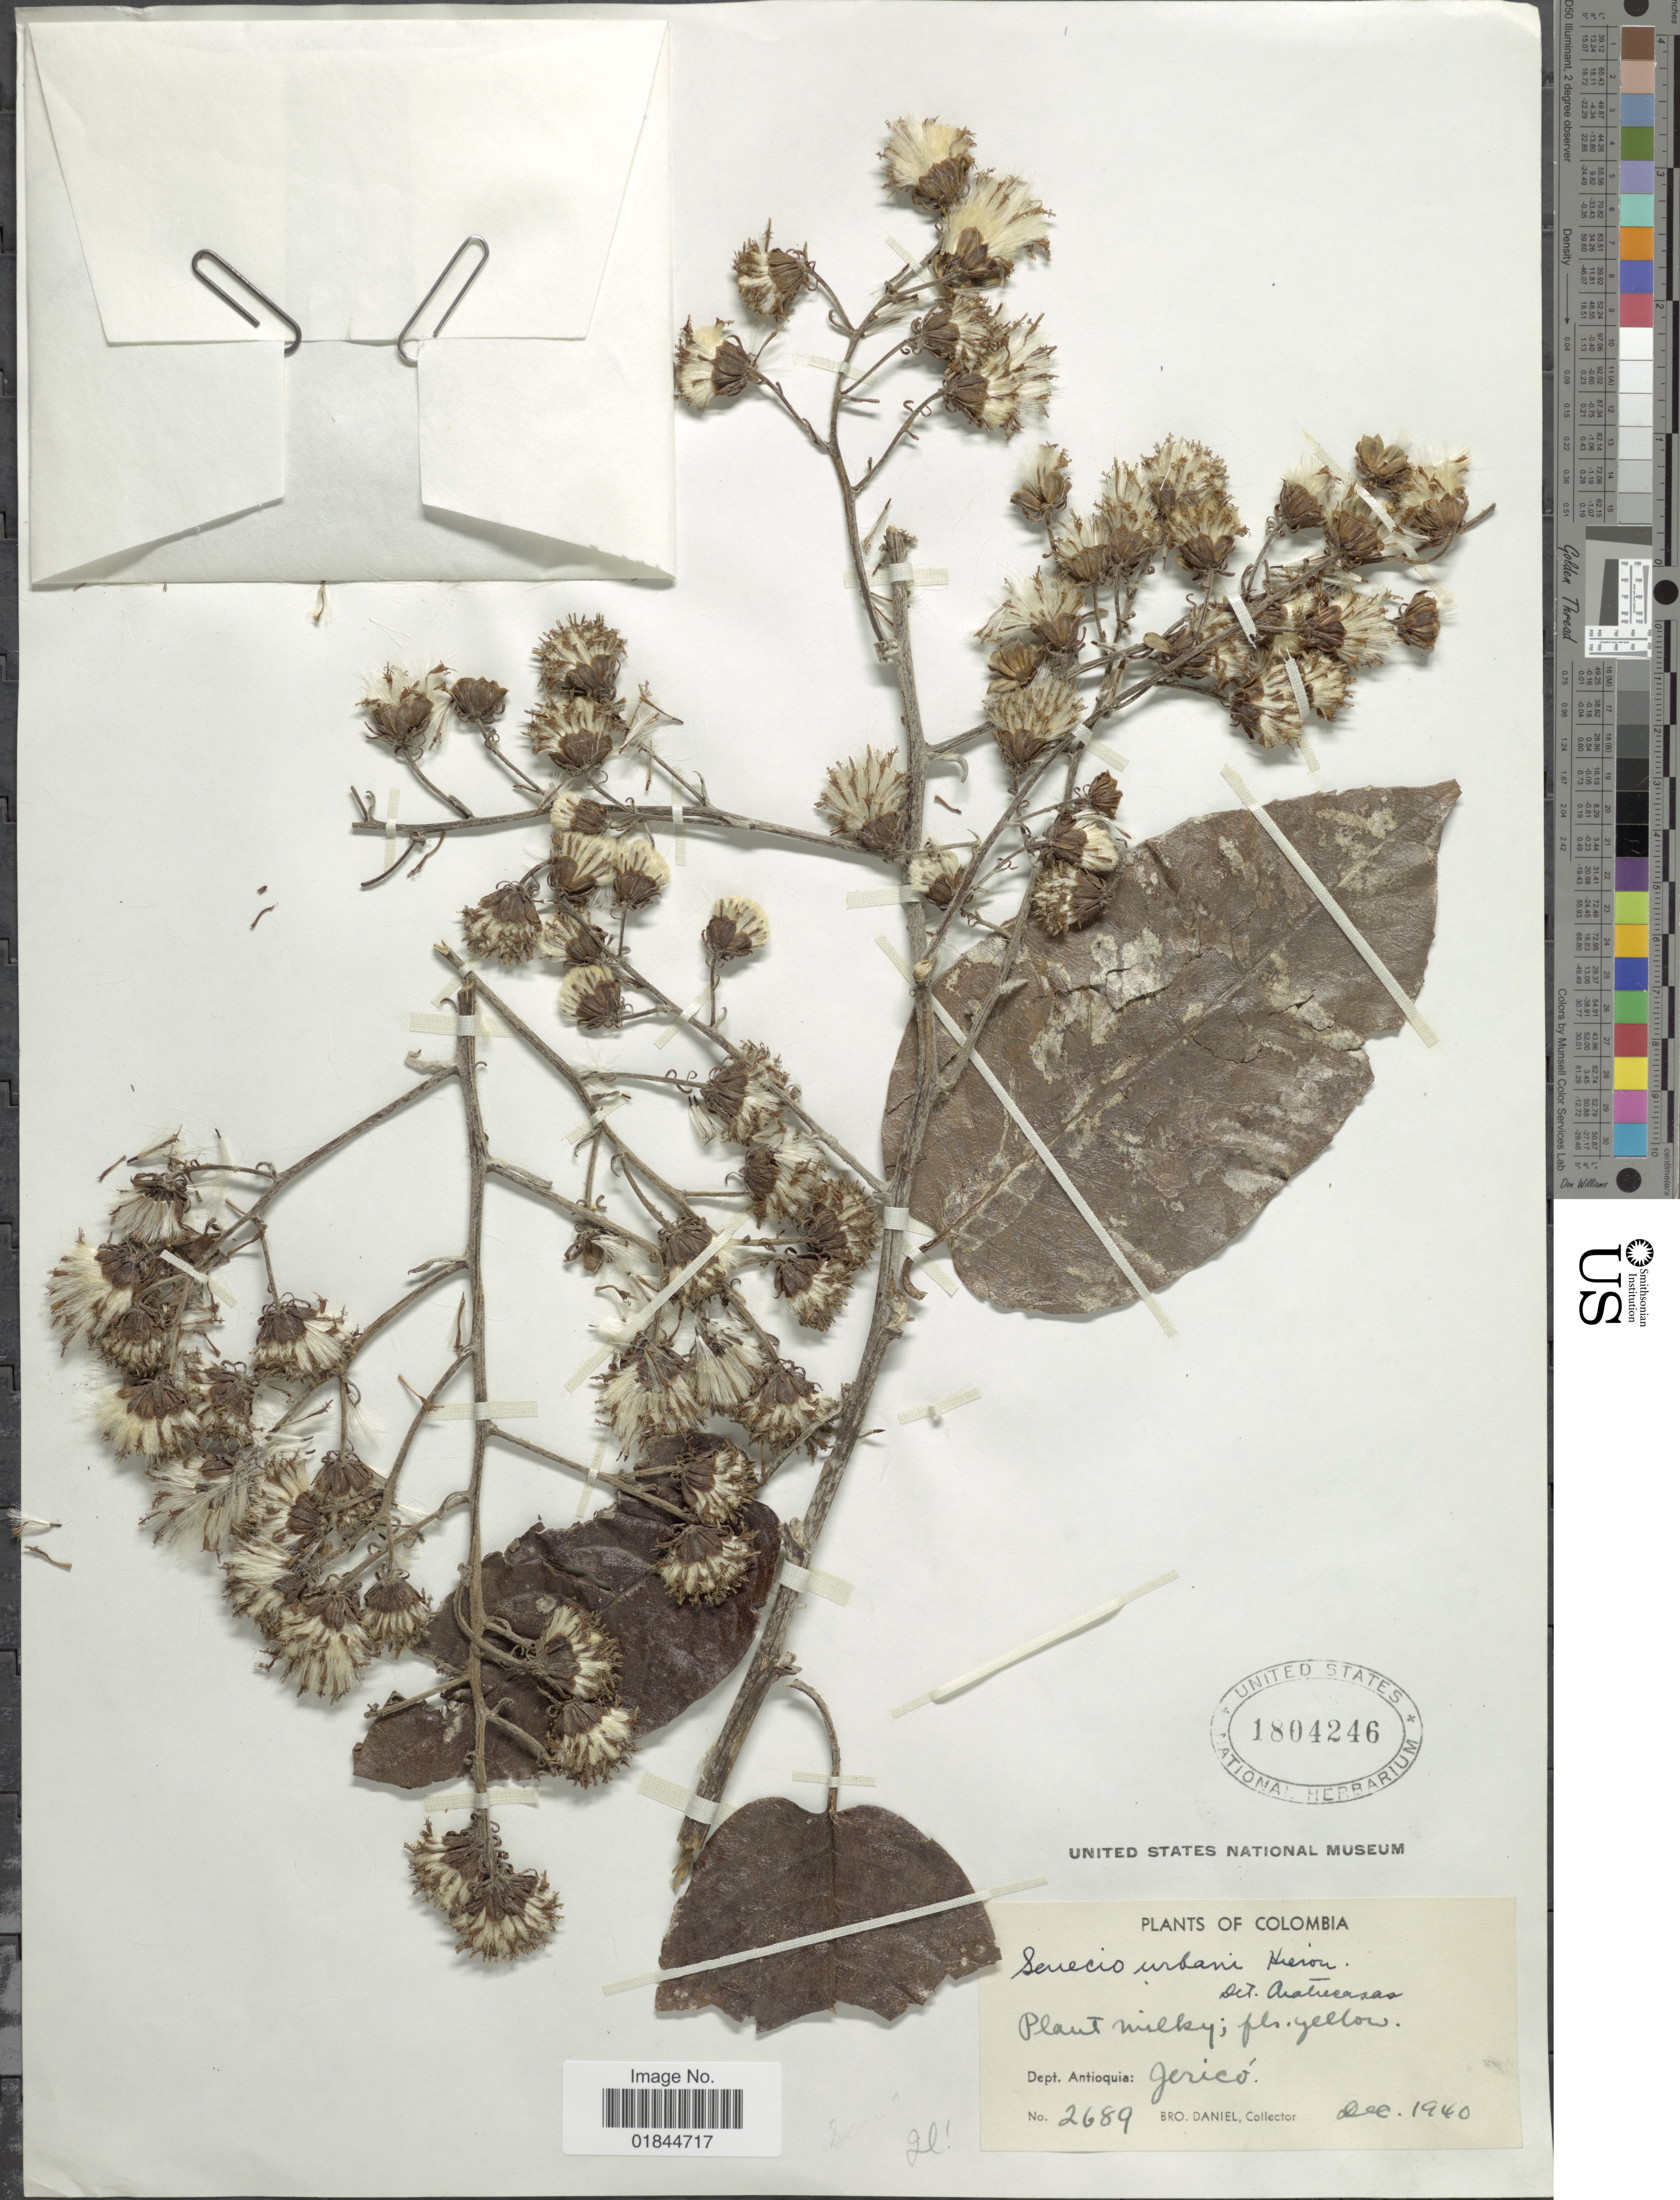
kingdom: Plantae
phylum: Tracheophyta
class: Magnoliopsida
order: Asterales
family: Asteraceae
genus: Pentacalia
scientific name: Pentacalia urbanii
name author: (Hieron.) Cuatrec.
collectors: Bro. Daniel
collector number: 2689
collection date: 1940-12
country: Colombia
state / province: Antioquia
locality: Jerico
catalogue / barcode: US 1804246